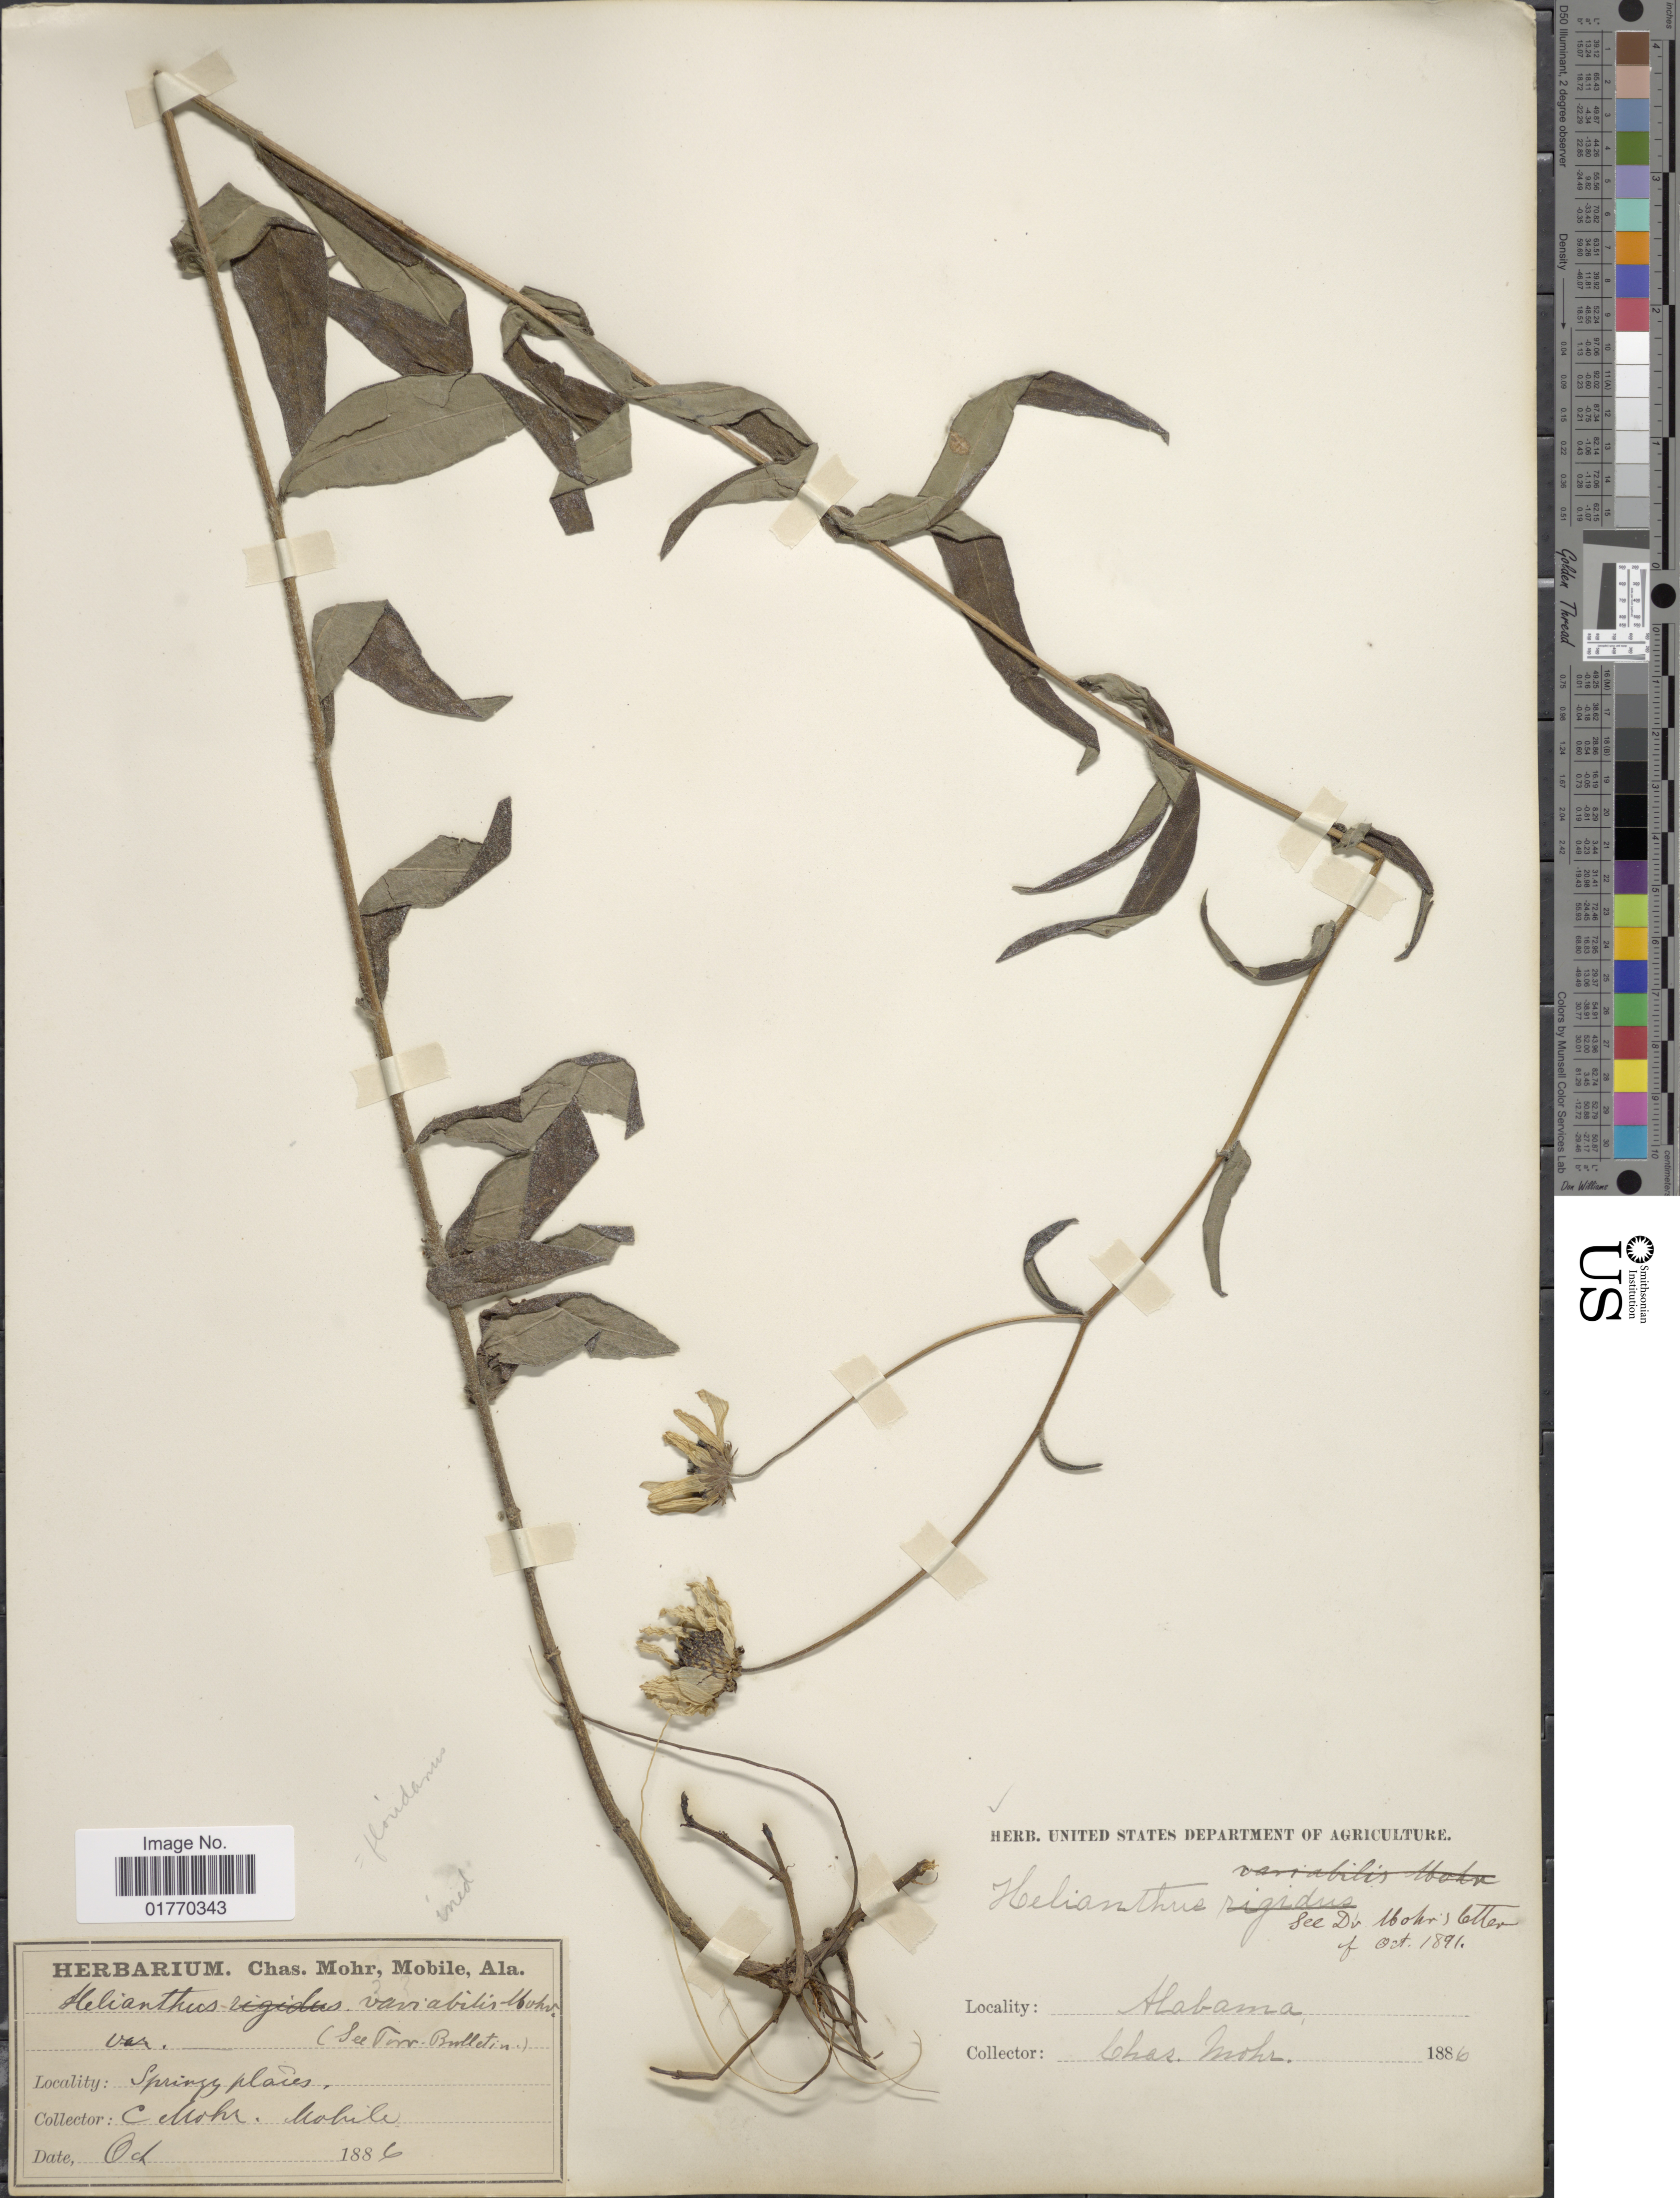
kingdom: Plantae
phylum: Tracheophyta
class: Magnoliopsida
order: Asterales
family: Asteraceae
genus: Helianthus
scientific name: Helianthus floridanus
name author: A. Gray ex Chapm.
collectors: Mohr, C. T. (herbarium)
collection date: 1886-10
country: United States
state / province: Alabama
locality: Springy places